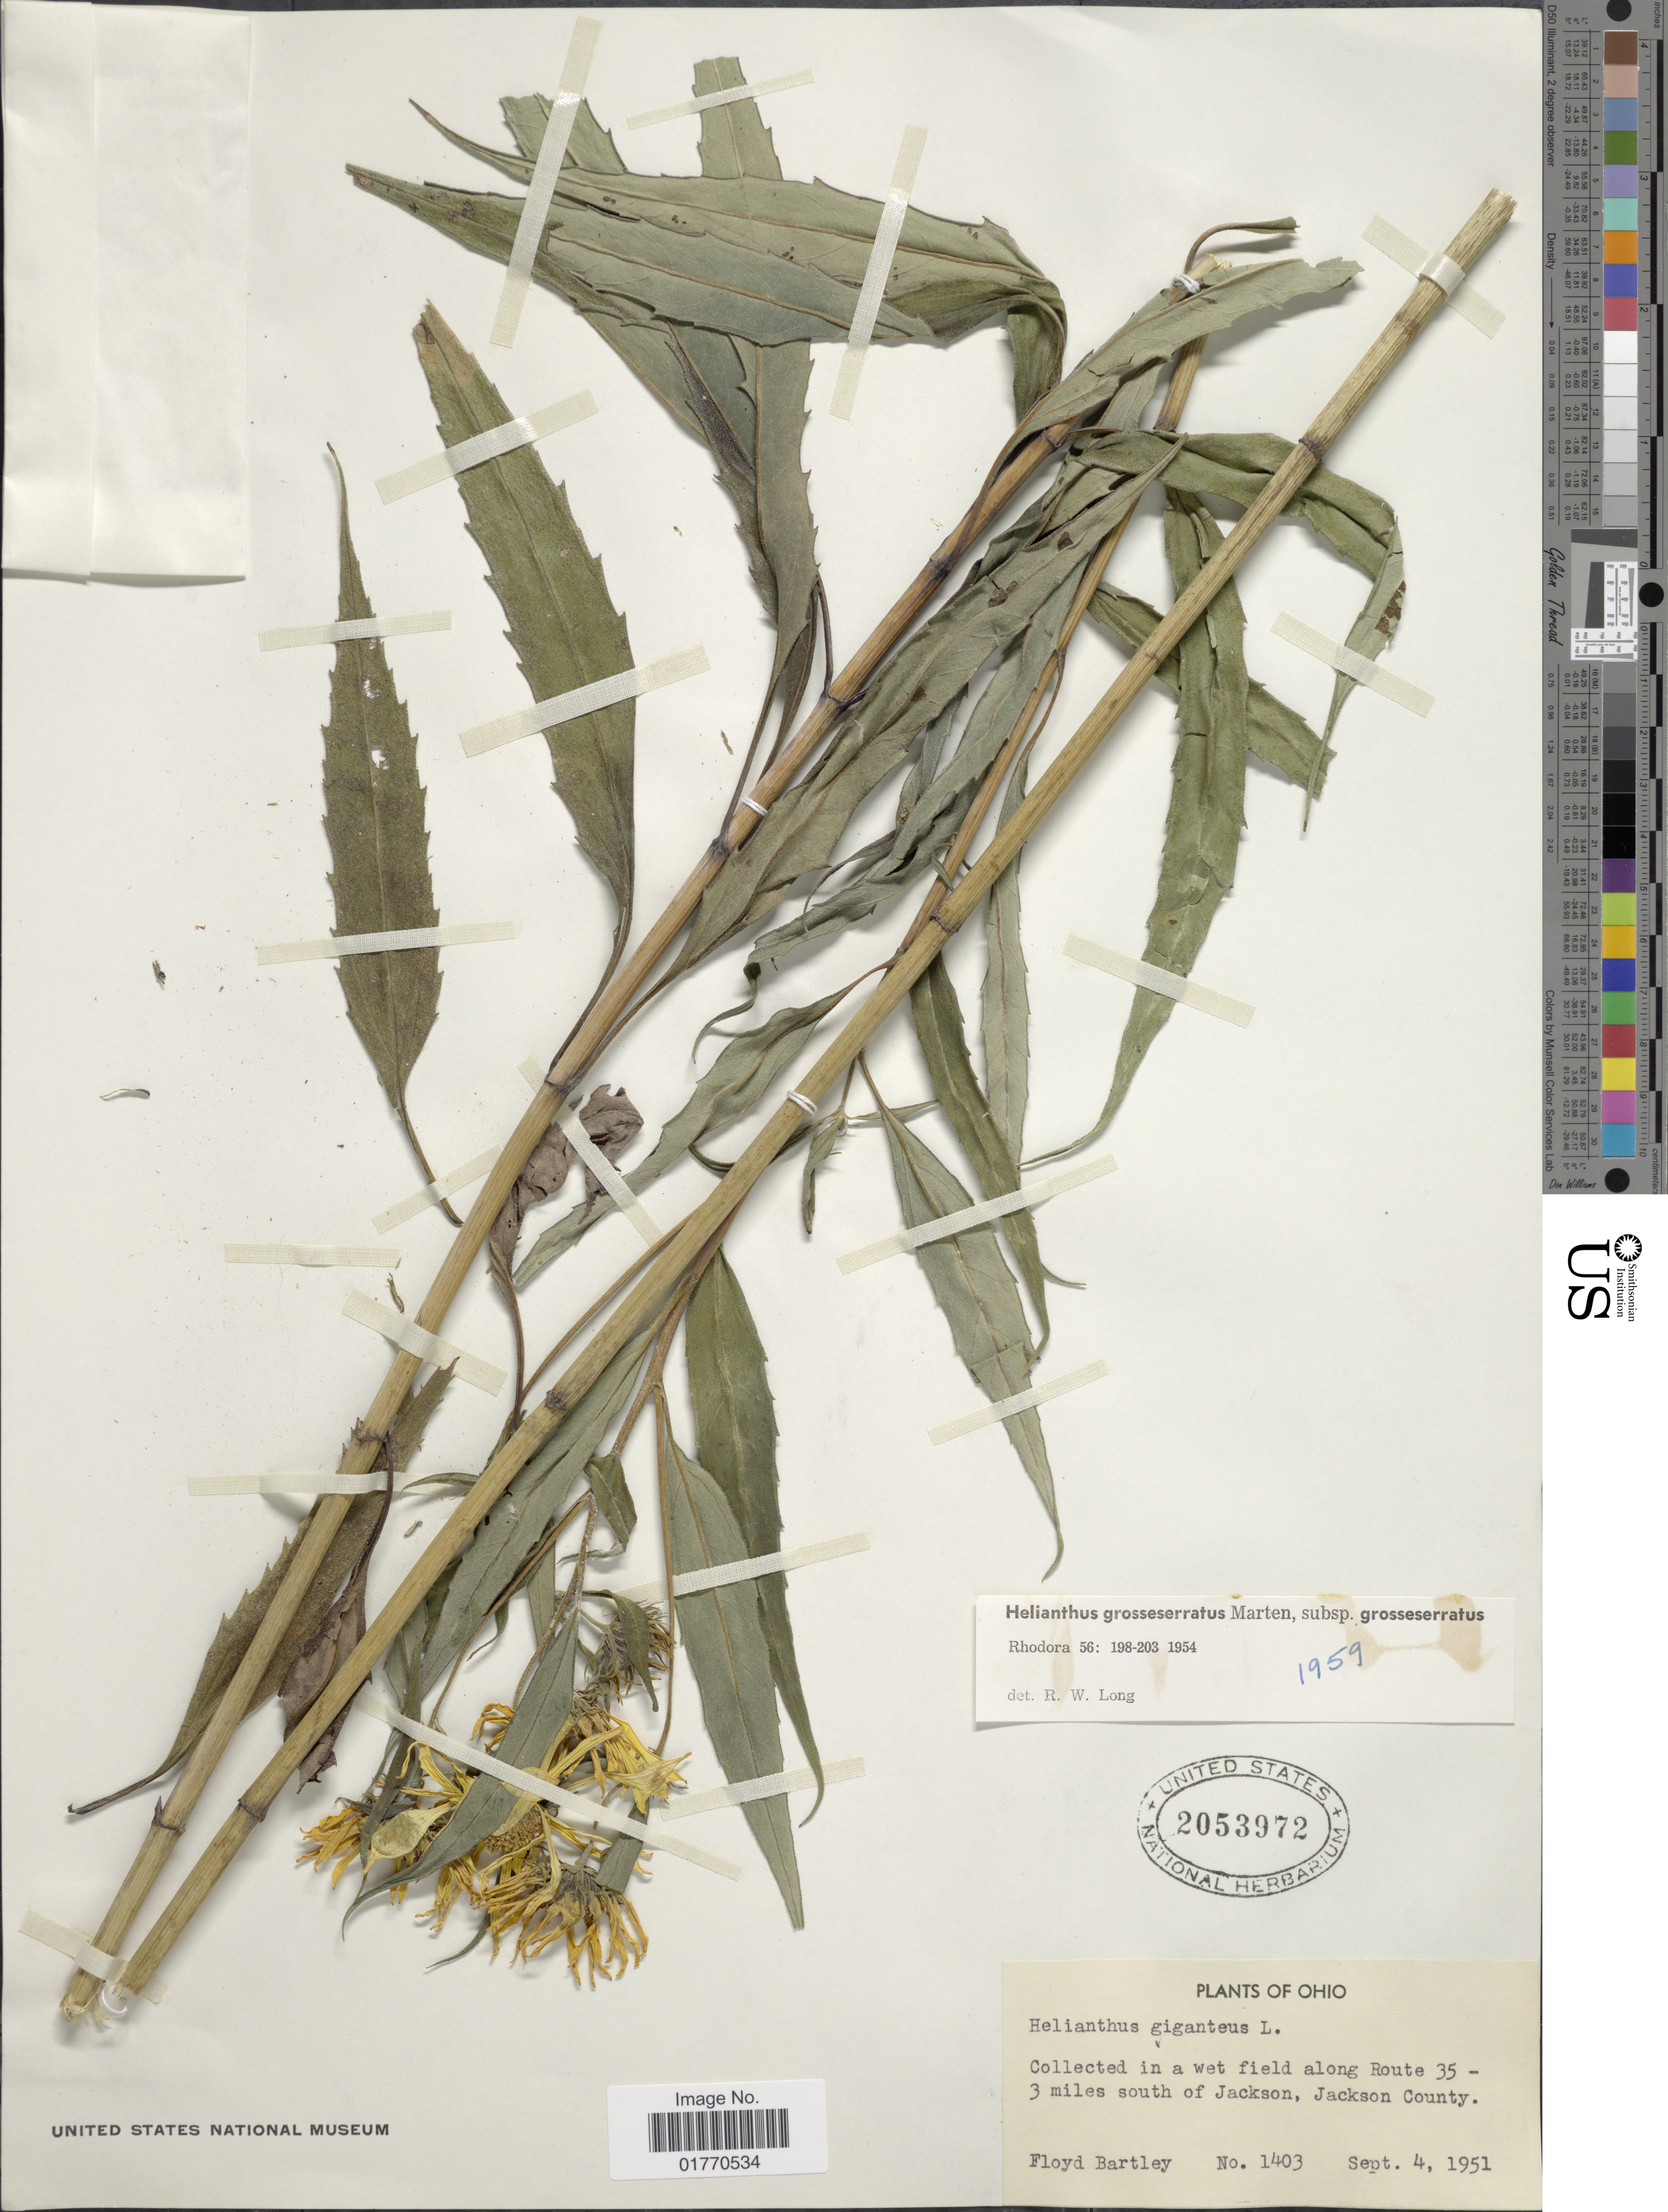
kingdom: Plantae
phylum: Tracheophyta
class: Magnoliopsida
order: Asterales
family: Asteraceae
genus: Helianthus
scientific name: Helianthus grosseserratus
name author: M. Martens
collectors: F. Bartley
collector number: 1403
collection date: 1951-09-04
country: United States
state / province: Ohio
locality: In a wet field along Route 35, 3 miles south of Jackson, Jackson County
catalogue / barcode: US 2053972